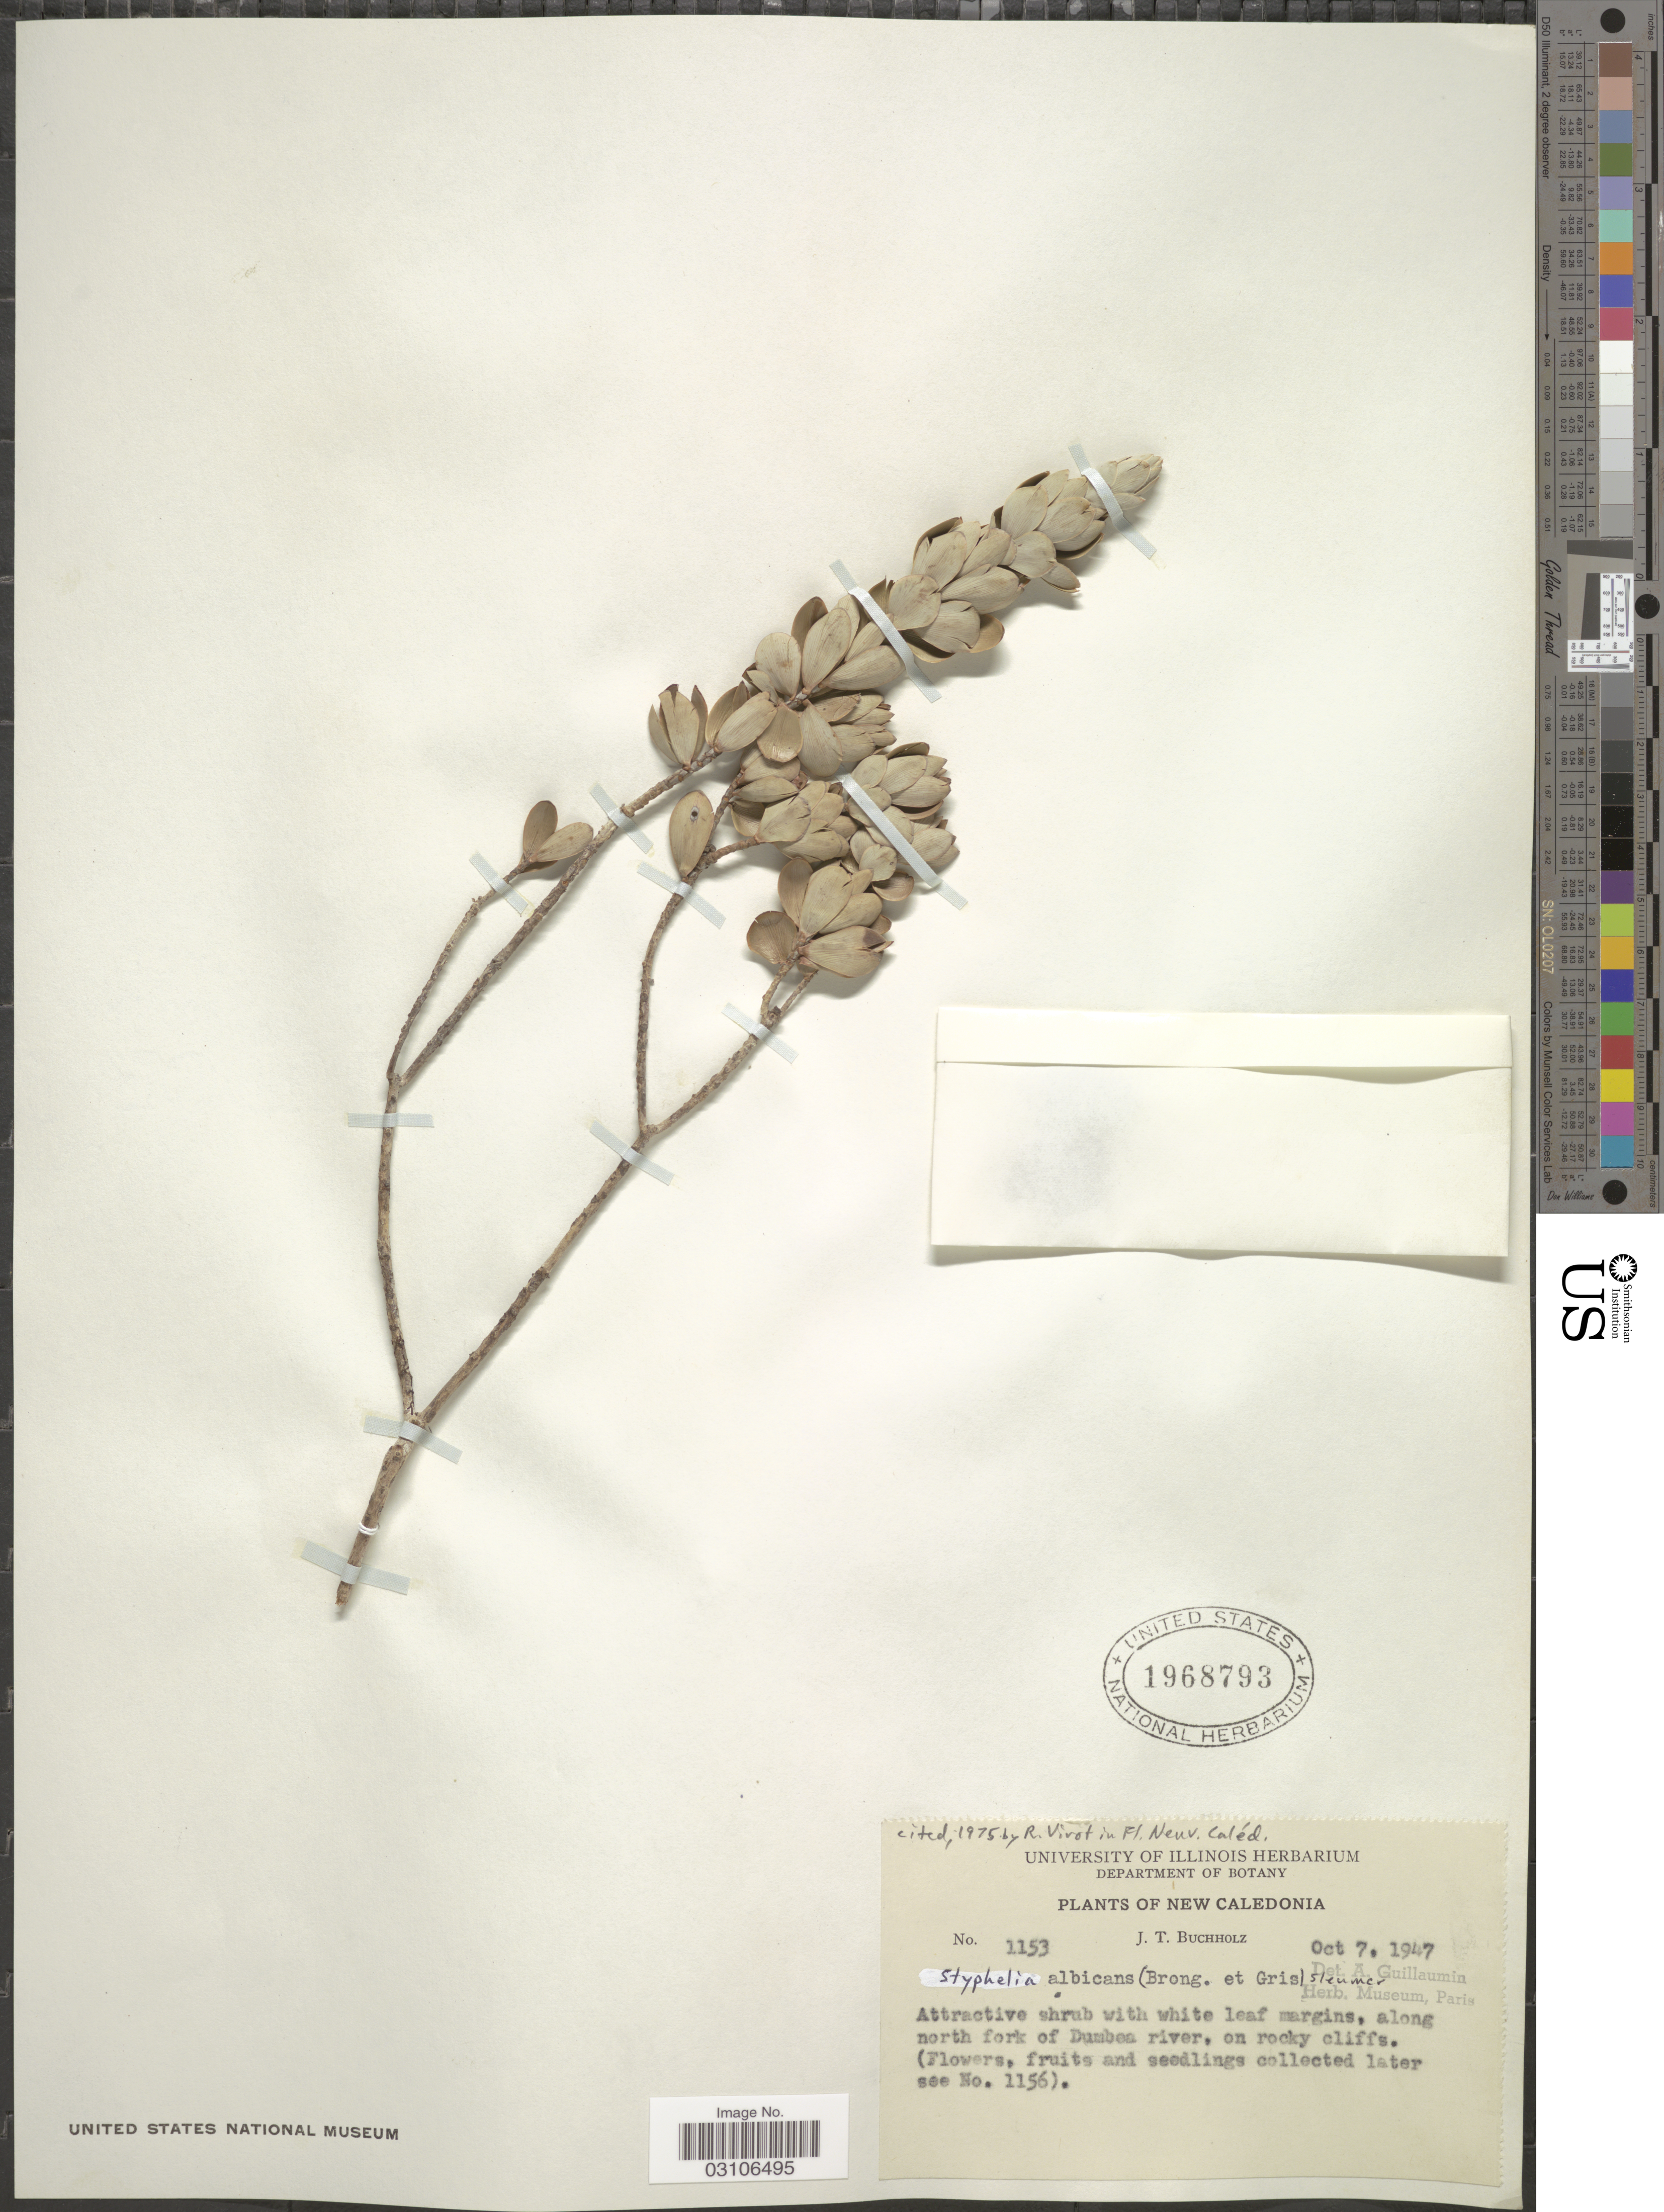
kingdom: Plantae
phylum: Tracheophyta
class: Magnoliopsida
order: Ericales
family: Ericaceae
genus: Styphelia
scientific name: Styphelia albicans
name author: (Brongn. & Gris) Sleumer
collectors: J. T. Buchholz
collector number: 1153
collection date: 1947-10-07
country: New Caledonia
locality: Along north fork of Dumbea river.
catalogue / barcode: US 1968793